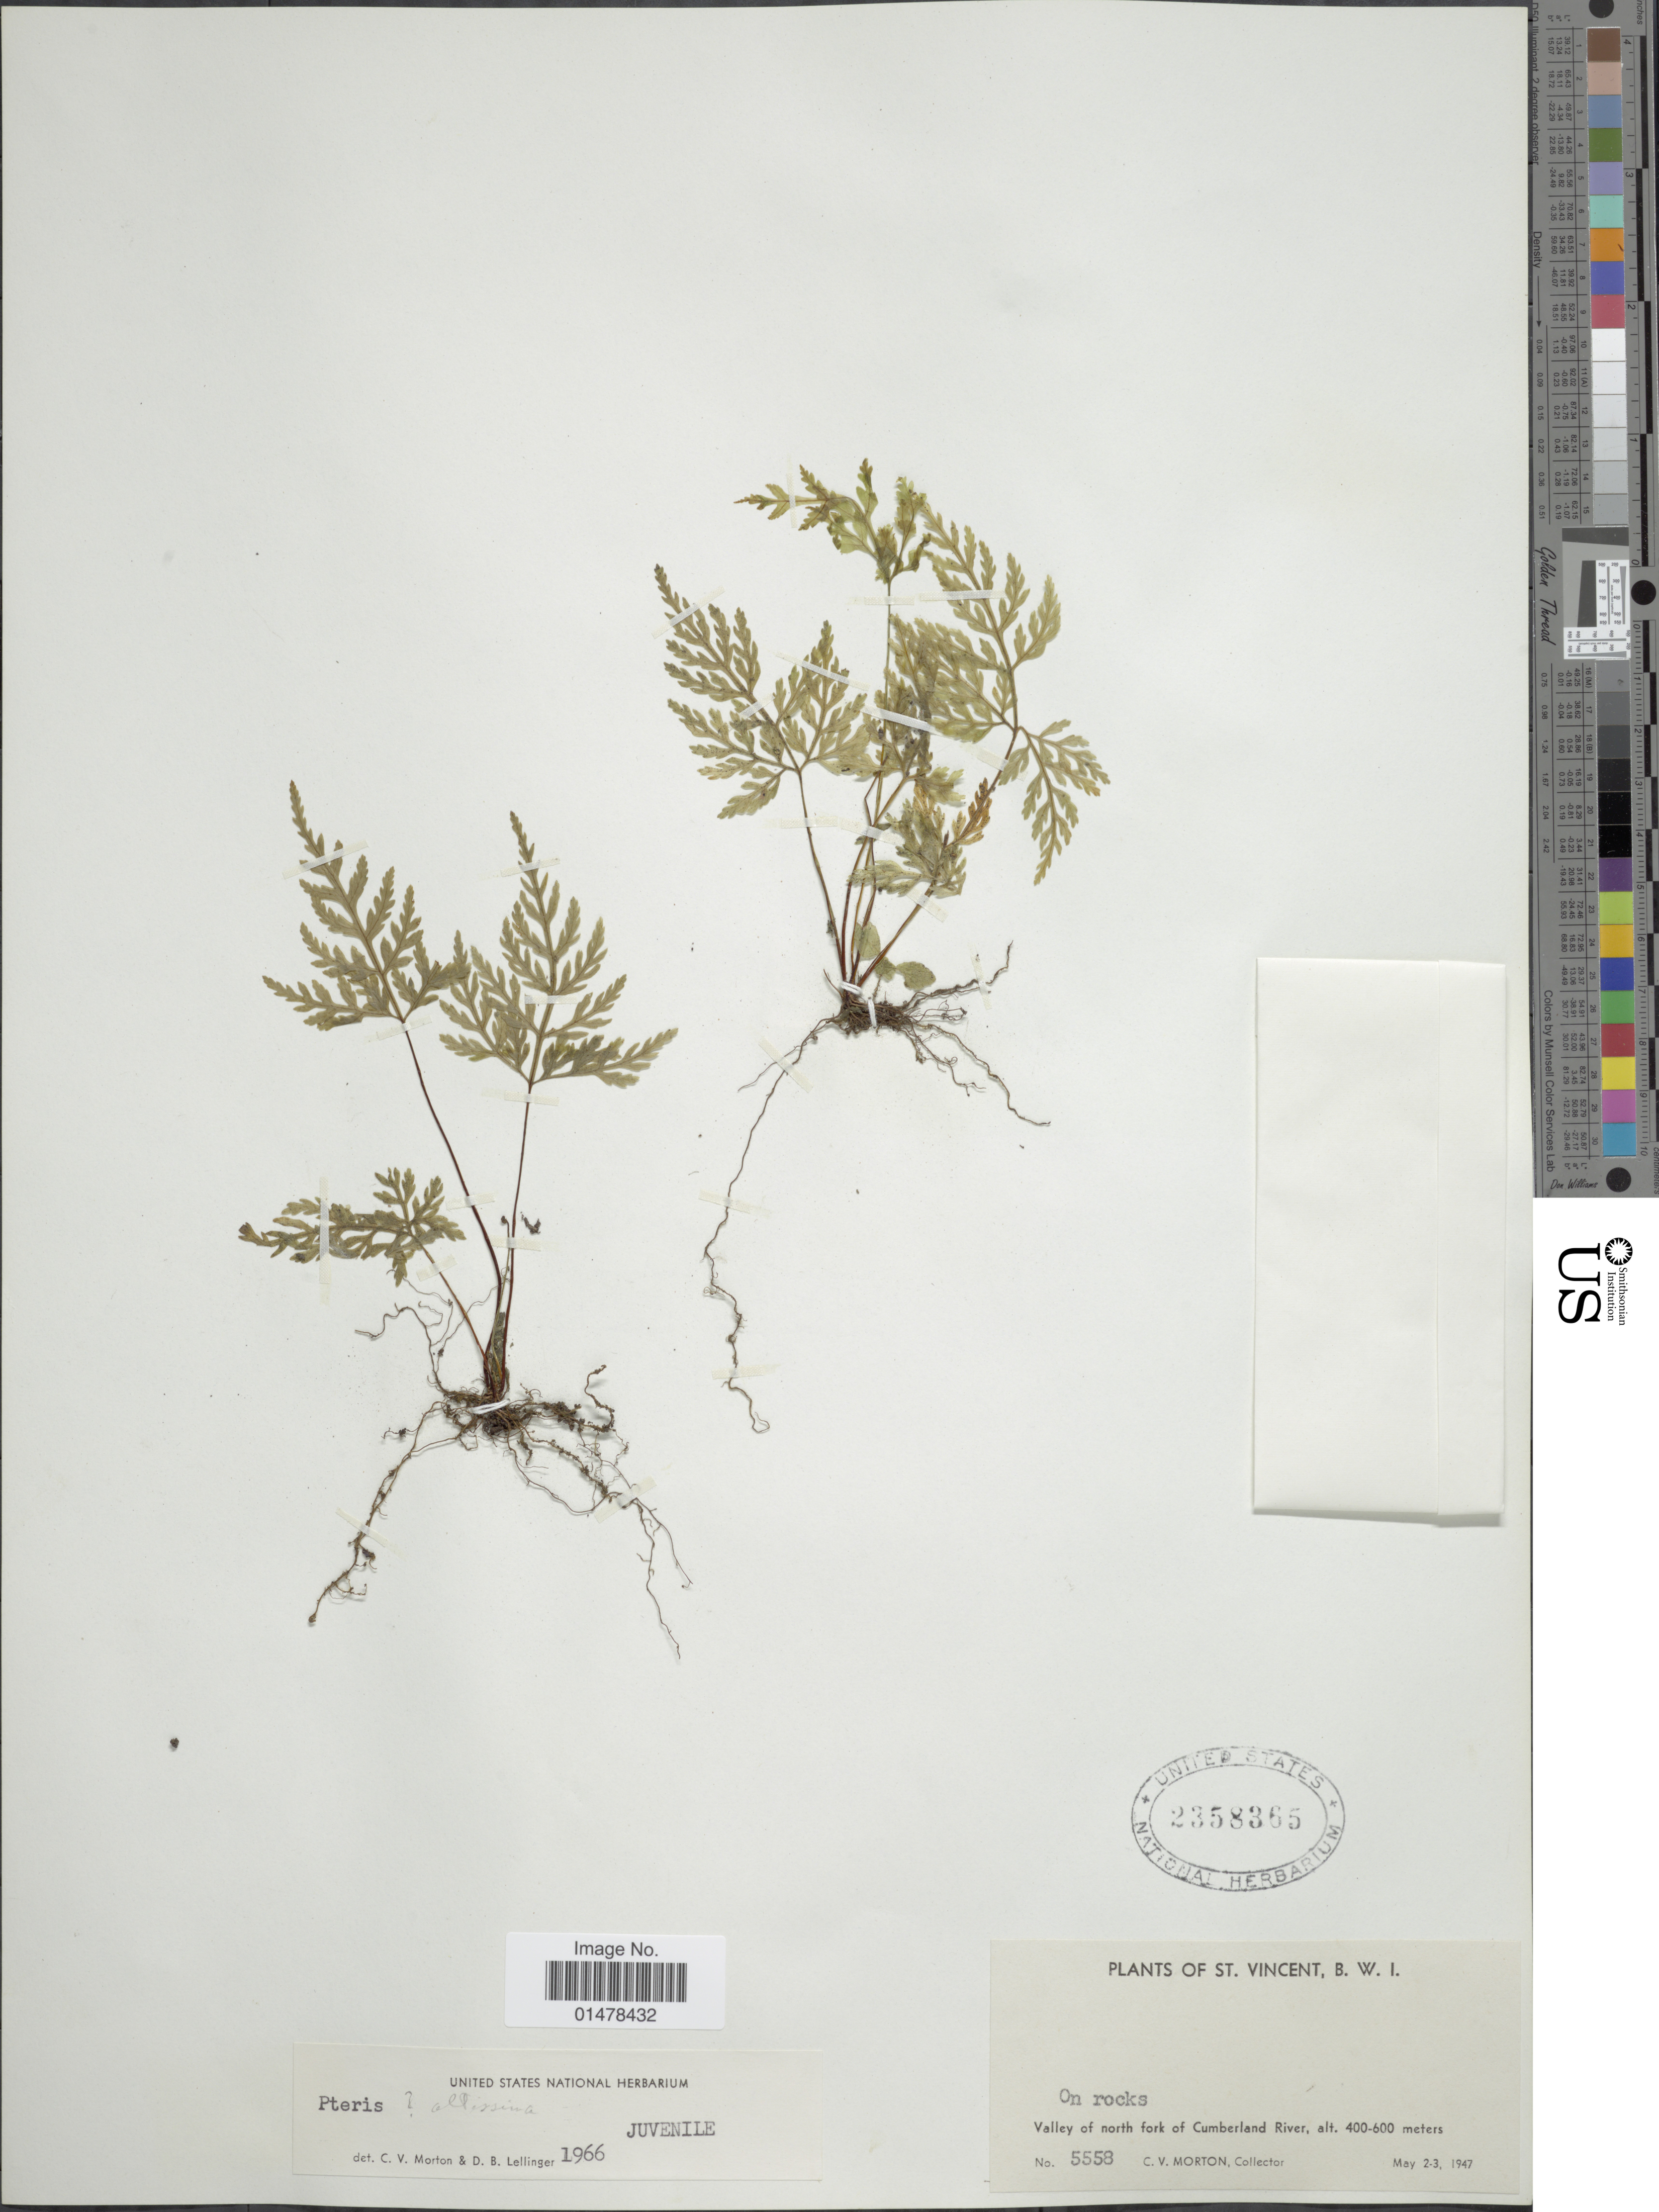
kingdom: Plantae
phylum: Tracheophyta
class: Polypodiopsida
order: Polypodiales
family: Pteridaceae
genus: Pteris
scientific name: Pteris altissima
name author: Poir.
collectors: C. V. Morton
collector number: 5558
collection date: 1947-05-02/1947-05-03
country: St. Vincent - Grenadines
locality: Plants of St. Vincent, B.W.I., Valley of north fork of Cumberland River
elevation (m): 400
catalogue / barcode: US 2358365